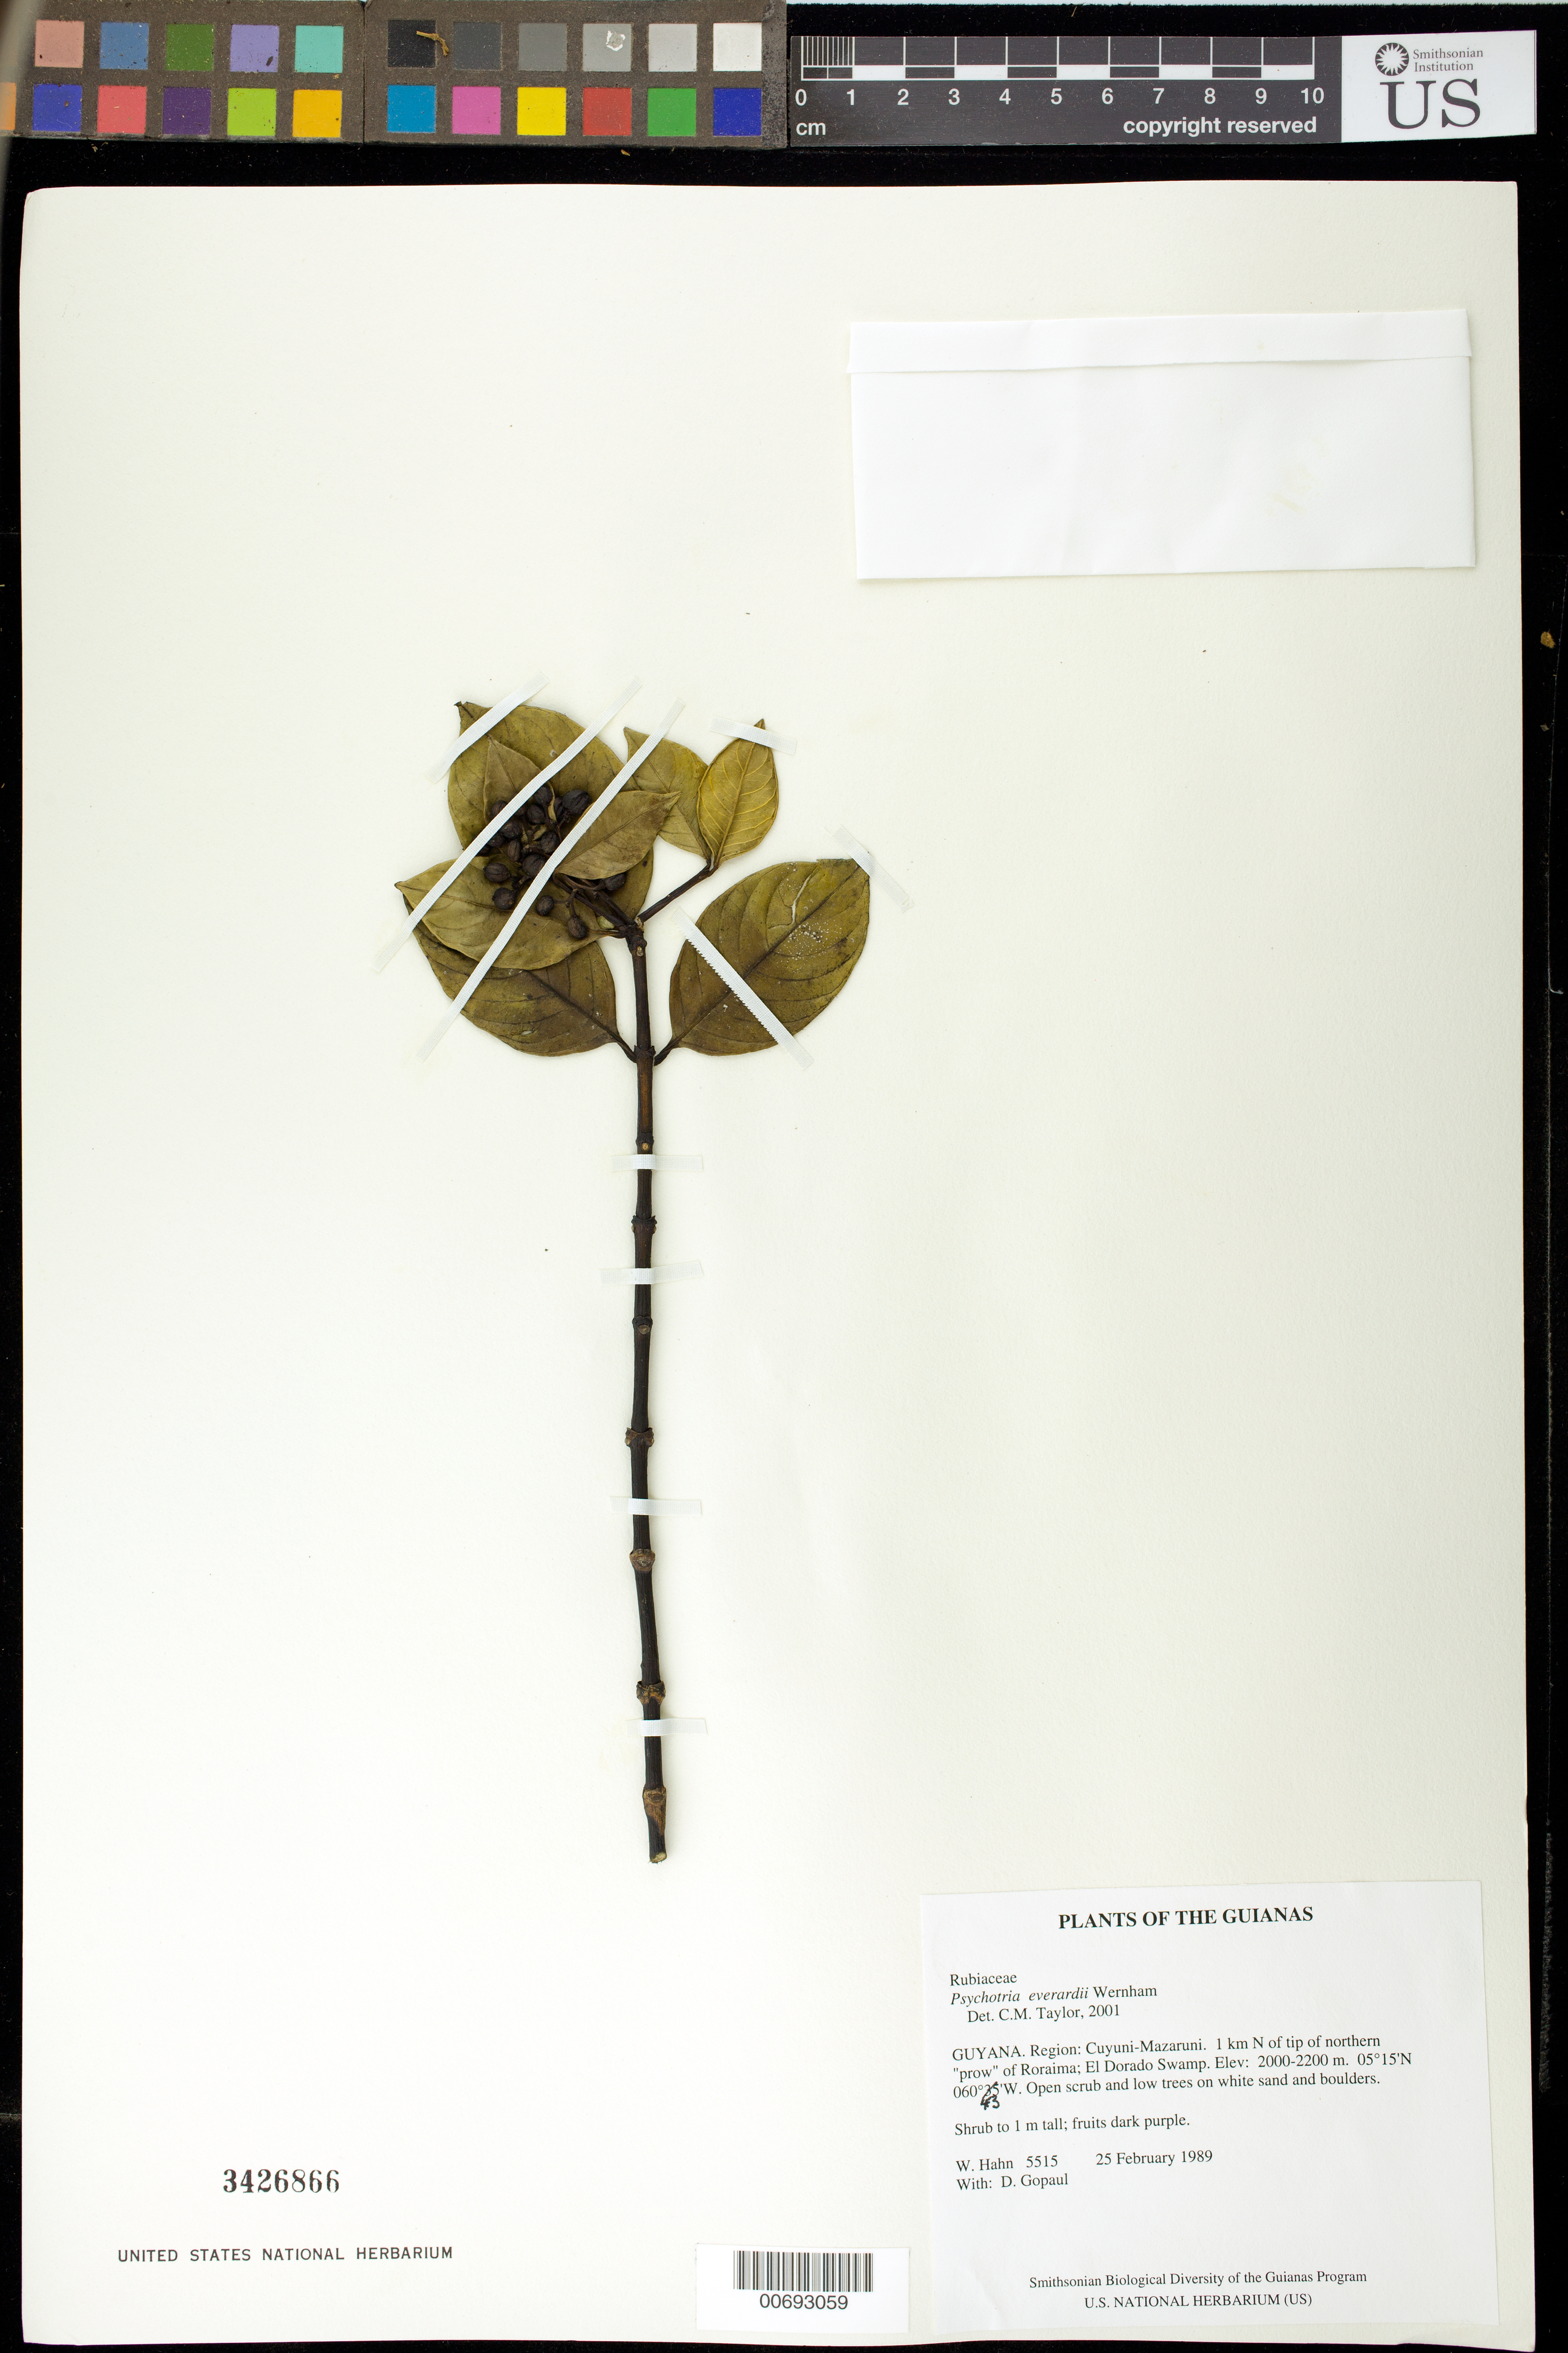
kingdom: Plantae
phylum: Tracheophyta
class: Magnoliopsida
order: Gentianales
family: Rubiaceae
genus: Palicourea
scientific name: Palicourea everardii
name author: (Wernham) Delprete & J.H. Kirkbr.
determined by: Kirkbride, J. H., Jr.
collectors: W. Hahn & D. Gopaul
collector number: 5515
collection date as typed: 25 February 1989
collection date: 1989-02-25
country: Guyana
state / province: Cuyuni-Mazaruni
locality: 1 km N of tip of northern "prow" of Roraima; El Dorado Swamp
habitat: Open scrub and low trees on white sand and boulders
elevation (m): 2000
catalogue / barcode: US 3426866